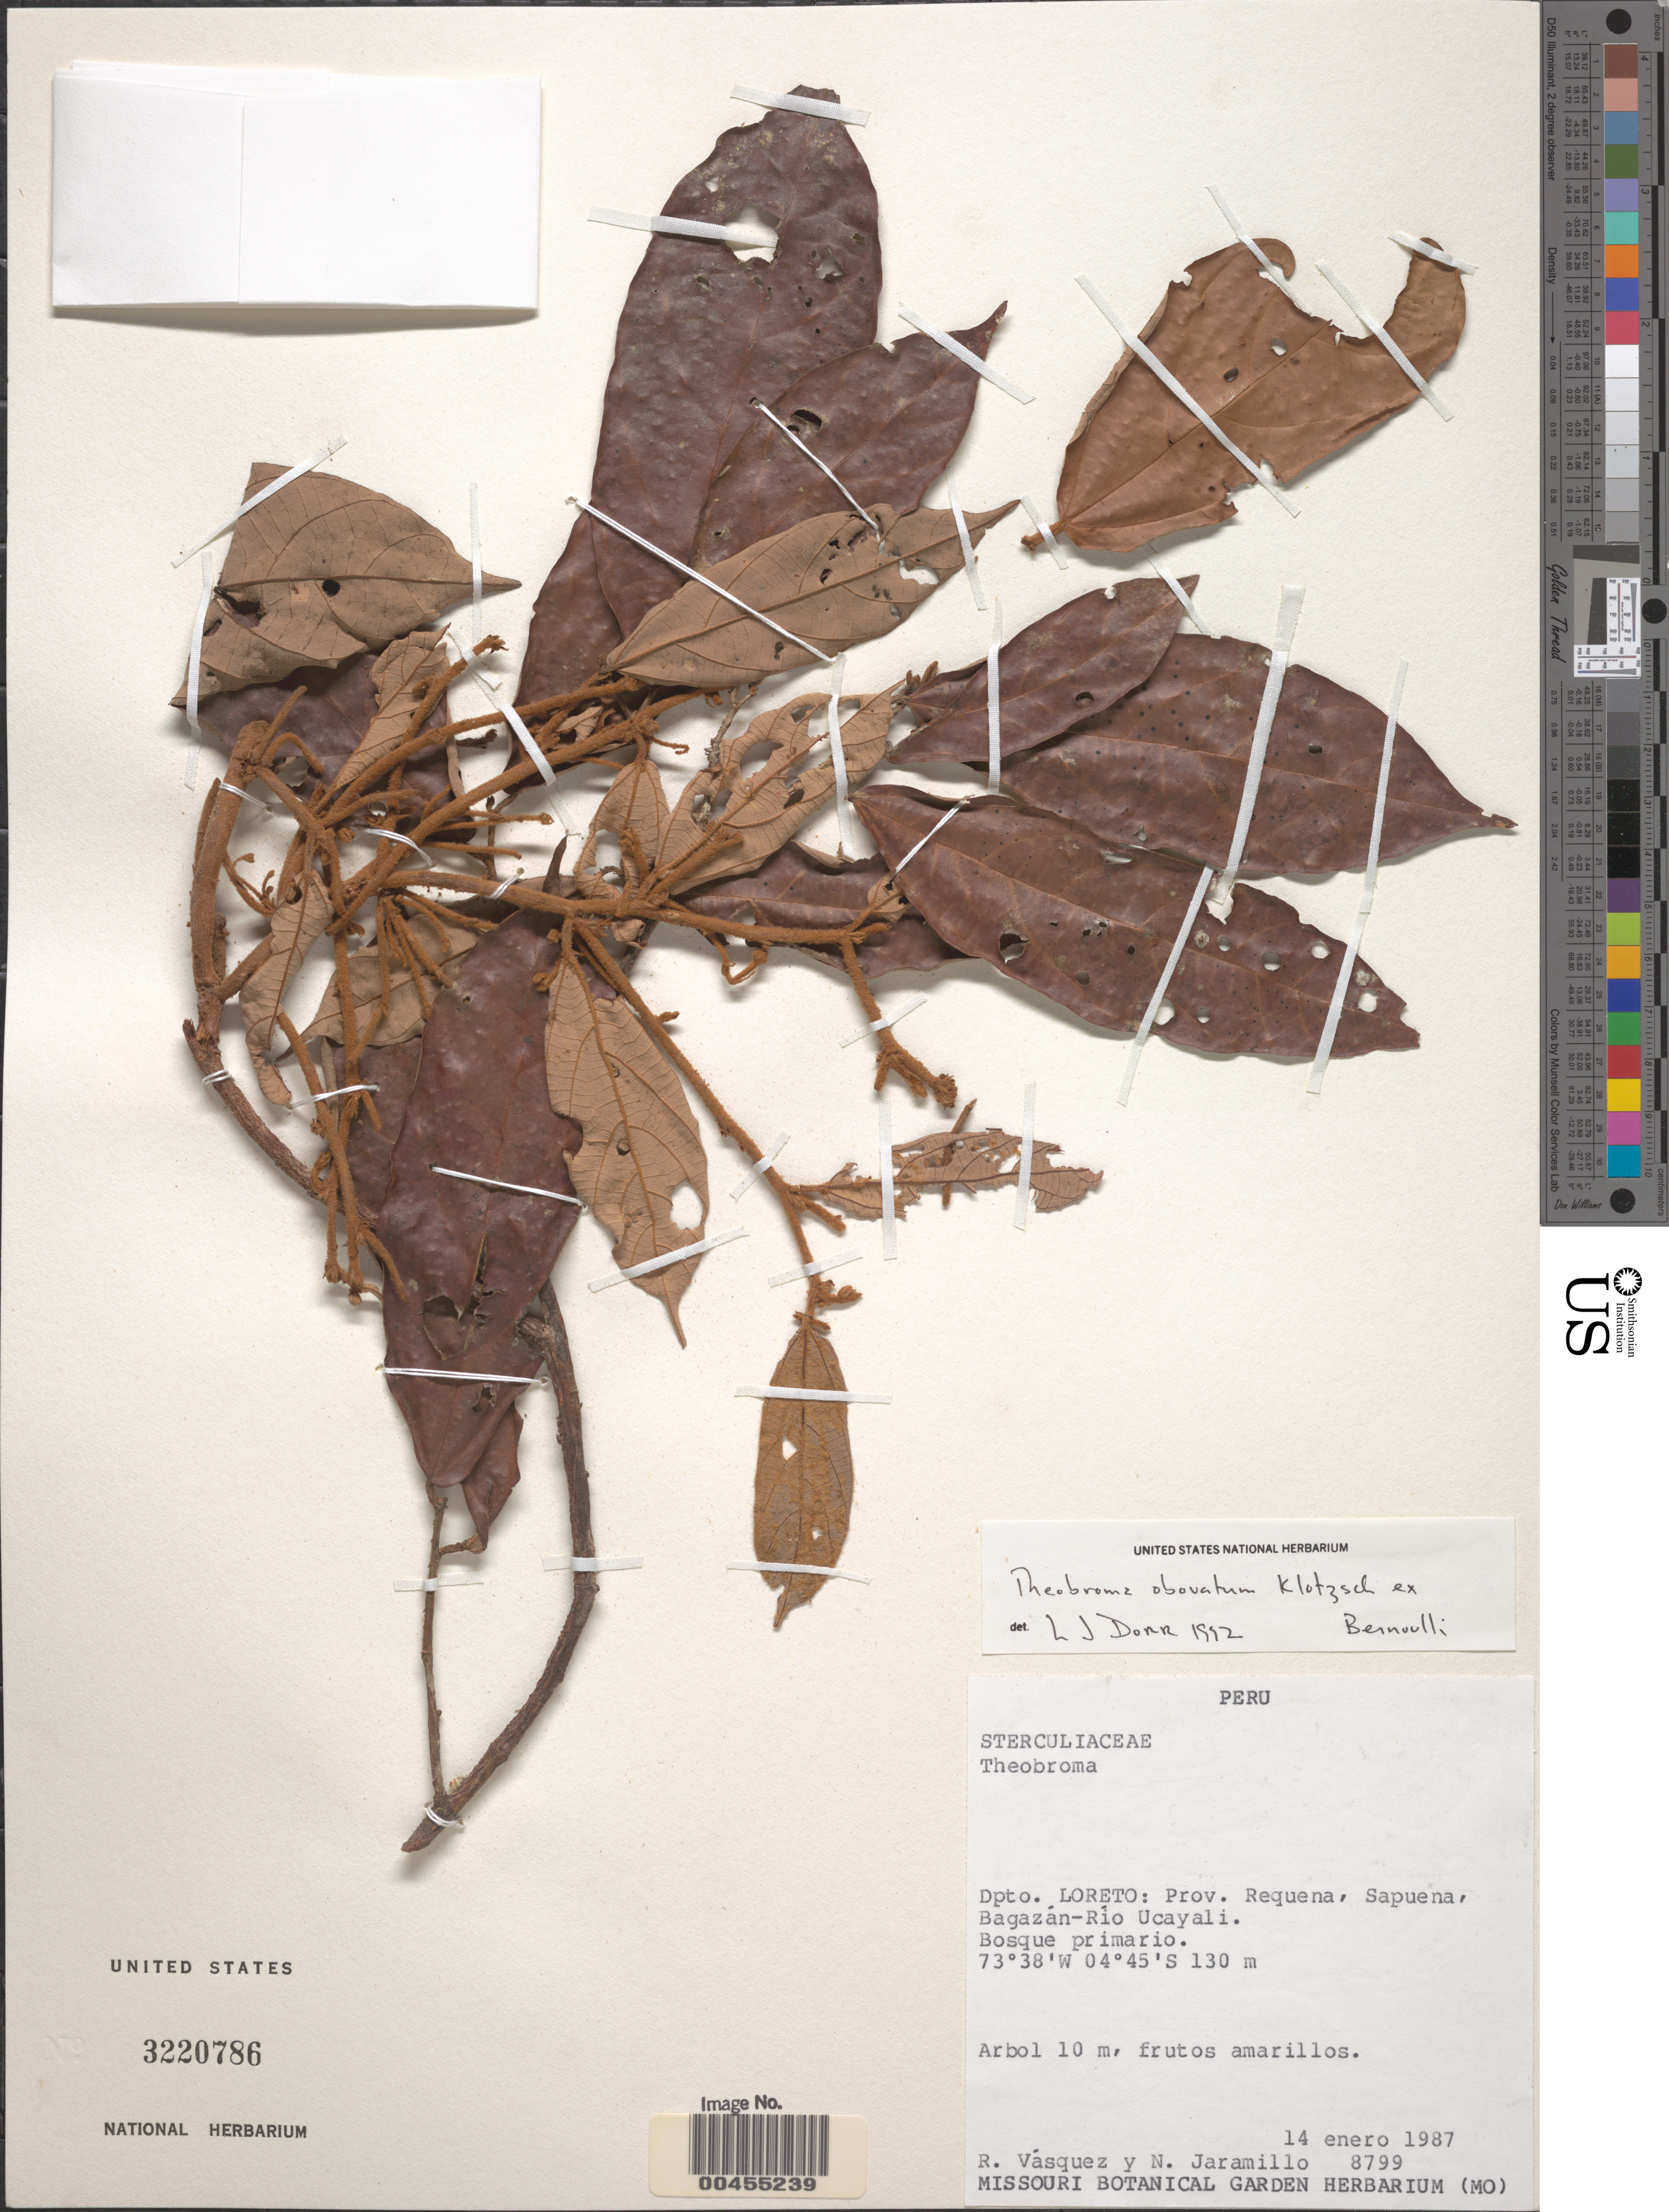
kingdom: Plantae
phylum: Tracheophyta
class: Magnoliopsida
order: Malvales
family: Malvaceae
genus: Theobroma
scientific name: Theobroma obovatum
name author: Klotzsch ex Bernoulli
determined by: Dorr, L. J., (BOT), Smithsonian Institution - National Museum of Natural History (UNITED STATES)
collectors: R. Vásquez & N. Jaramillo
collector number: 8799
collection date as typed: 14 Jan 1987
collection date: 1987-01-14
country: Peru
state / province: Loreto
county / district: Requena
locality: Sapuena, Bagazán-Río Ucayali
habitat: Bosque primario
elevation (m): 130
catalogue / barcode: US 3220786